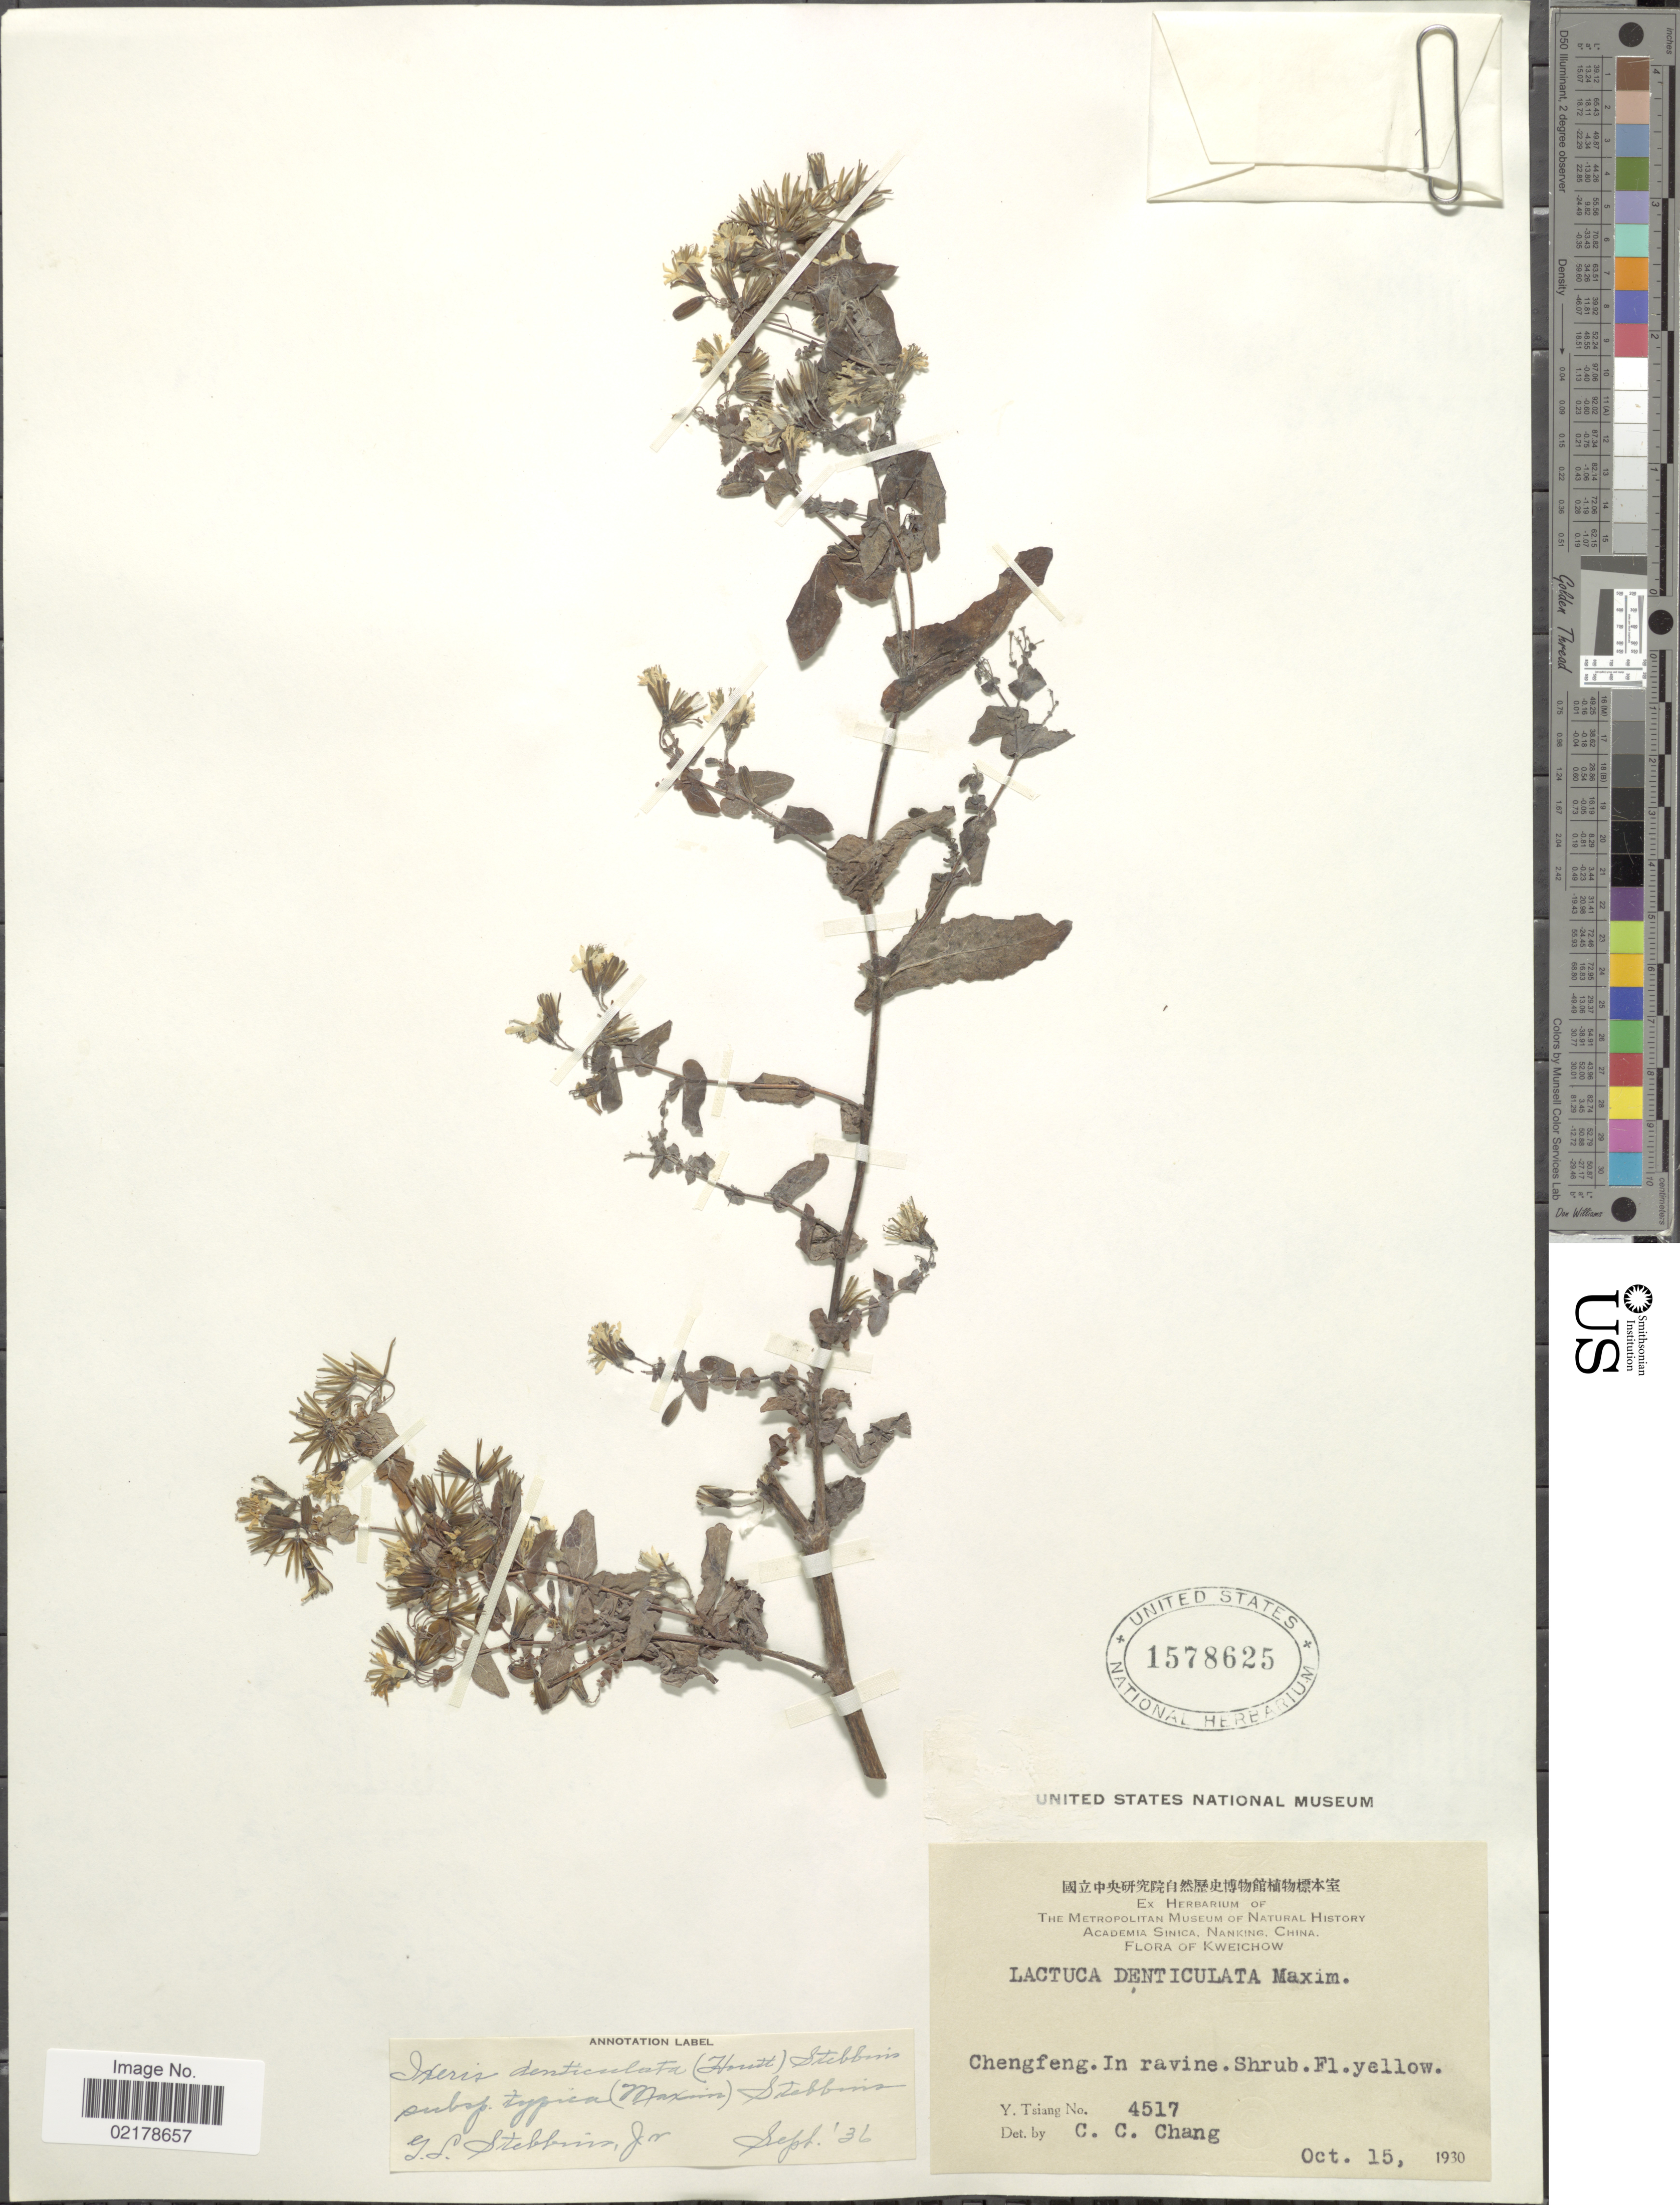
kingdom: Plantae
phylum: Tracheophyta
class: Magnoliopsida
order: Asterales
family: Asteraceae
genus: Crepidiastrum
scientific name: Crepidiastrum denticulatum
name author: (Houtt.) Pak & Kawano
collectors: Y. Tsiang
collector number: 4517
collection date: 1930-10-15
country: China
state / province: Guizhou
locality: Kweichow. Chengfeng. In ravine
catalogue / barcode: US 1578625